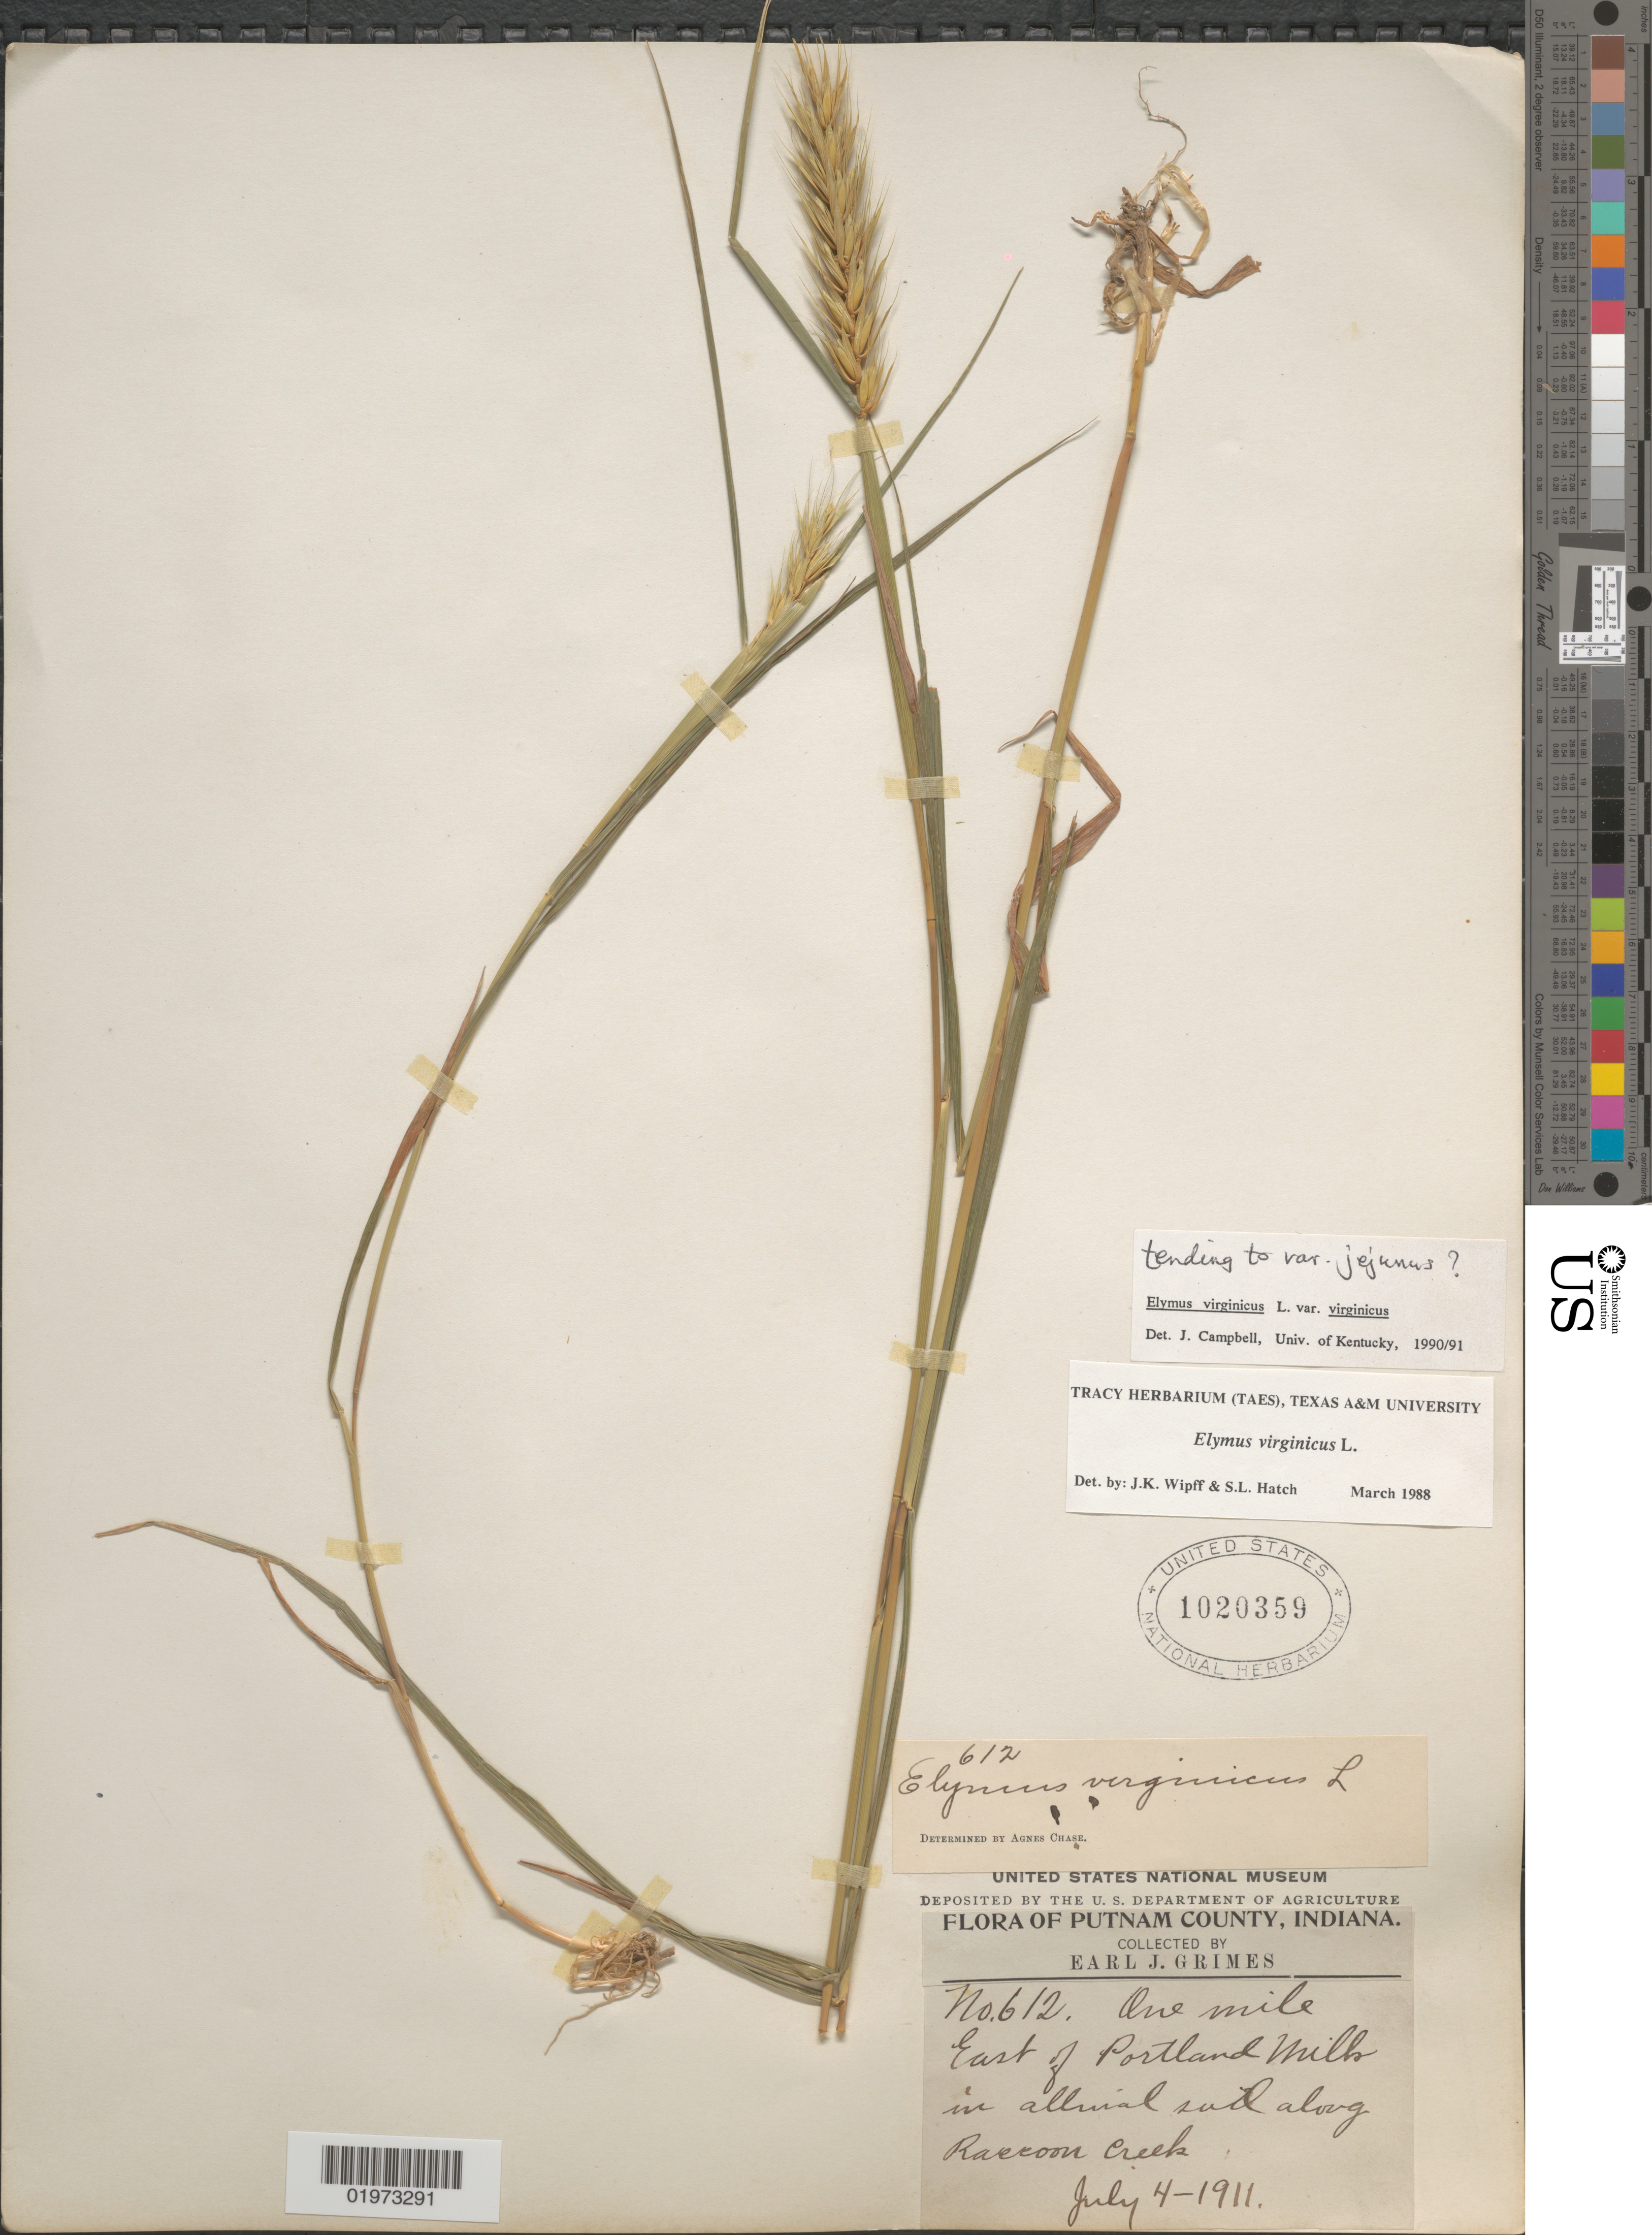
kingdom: Plantae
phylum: Tracheophyta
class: Liliopsida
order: Poales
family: Poaceae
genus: Elymus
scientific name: Elymus virginicus var. virginicus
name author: L.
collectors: E. J. Grimes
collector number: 612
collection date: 1911-07-04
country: United States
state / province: Indiana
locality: Putnam County. One mile East of Portland Mills in alluvial soil along Raccoon Creek.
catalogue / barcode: US 1020359